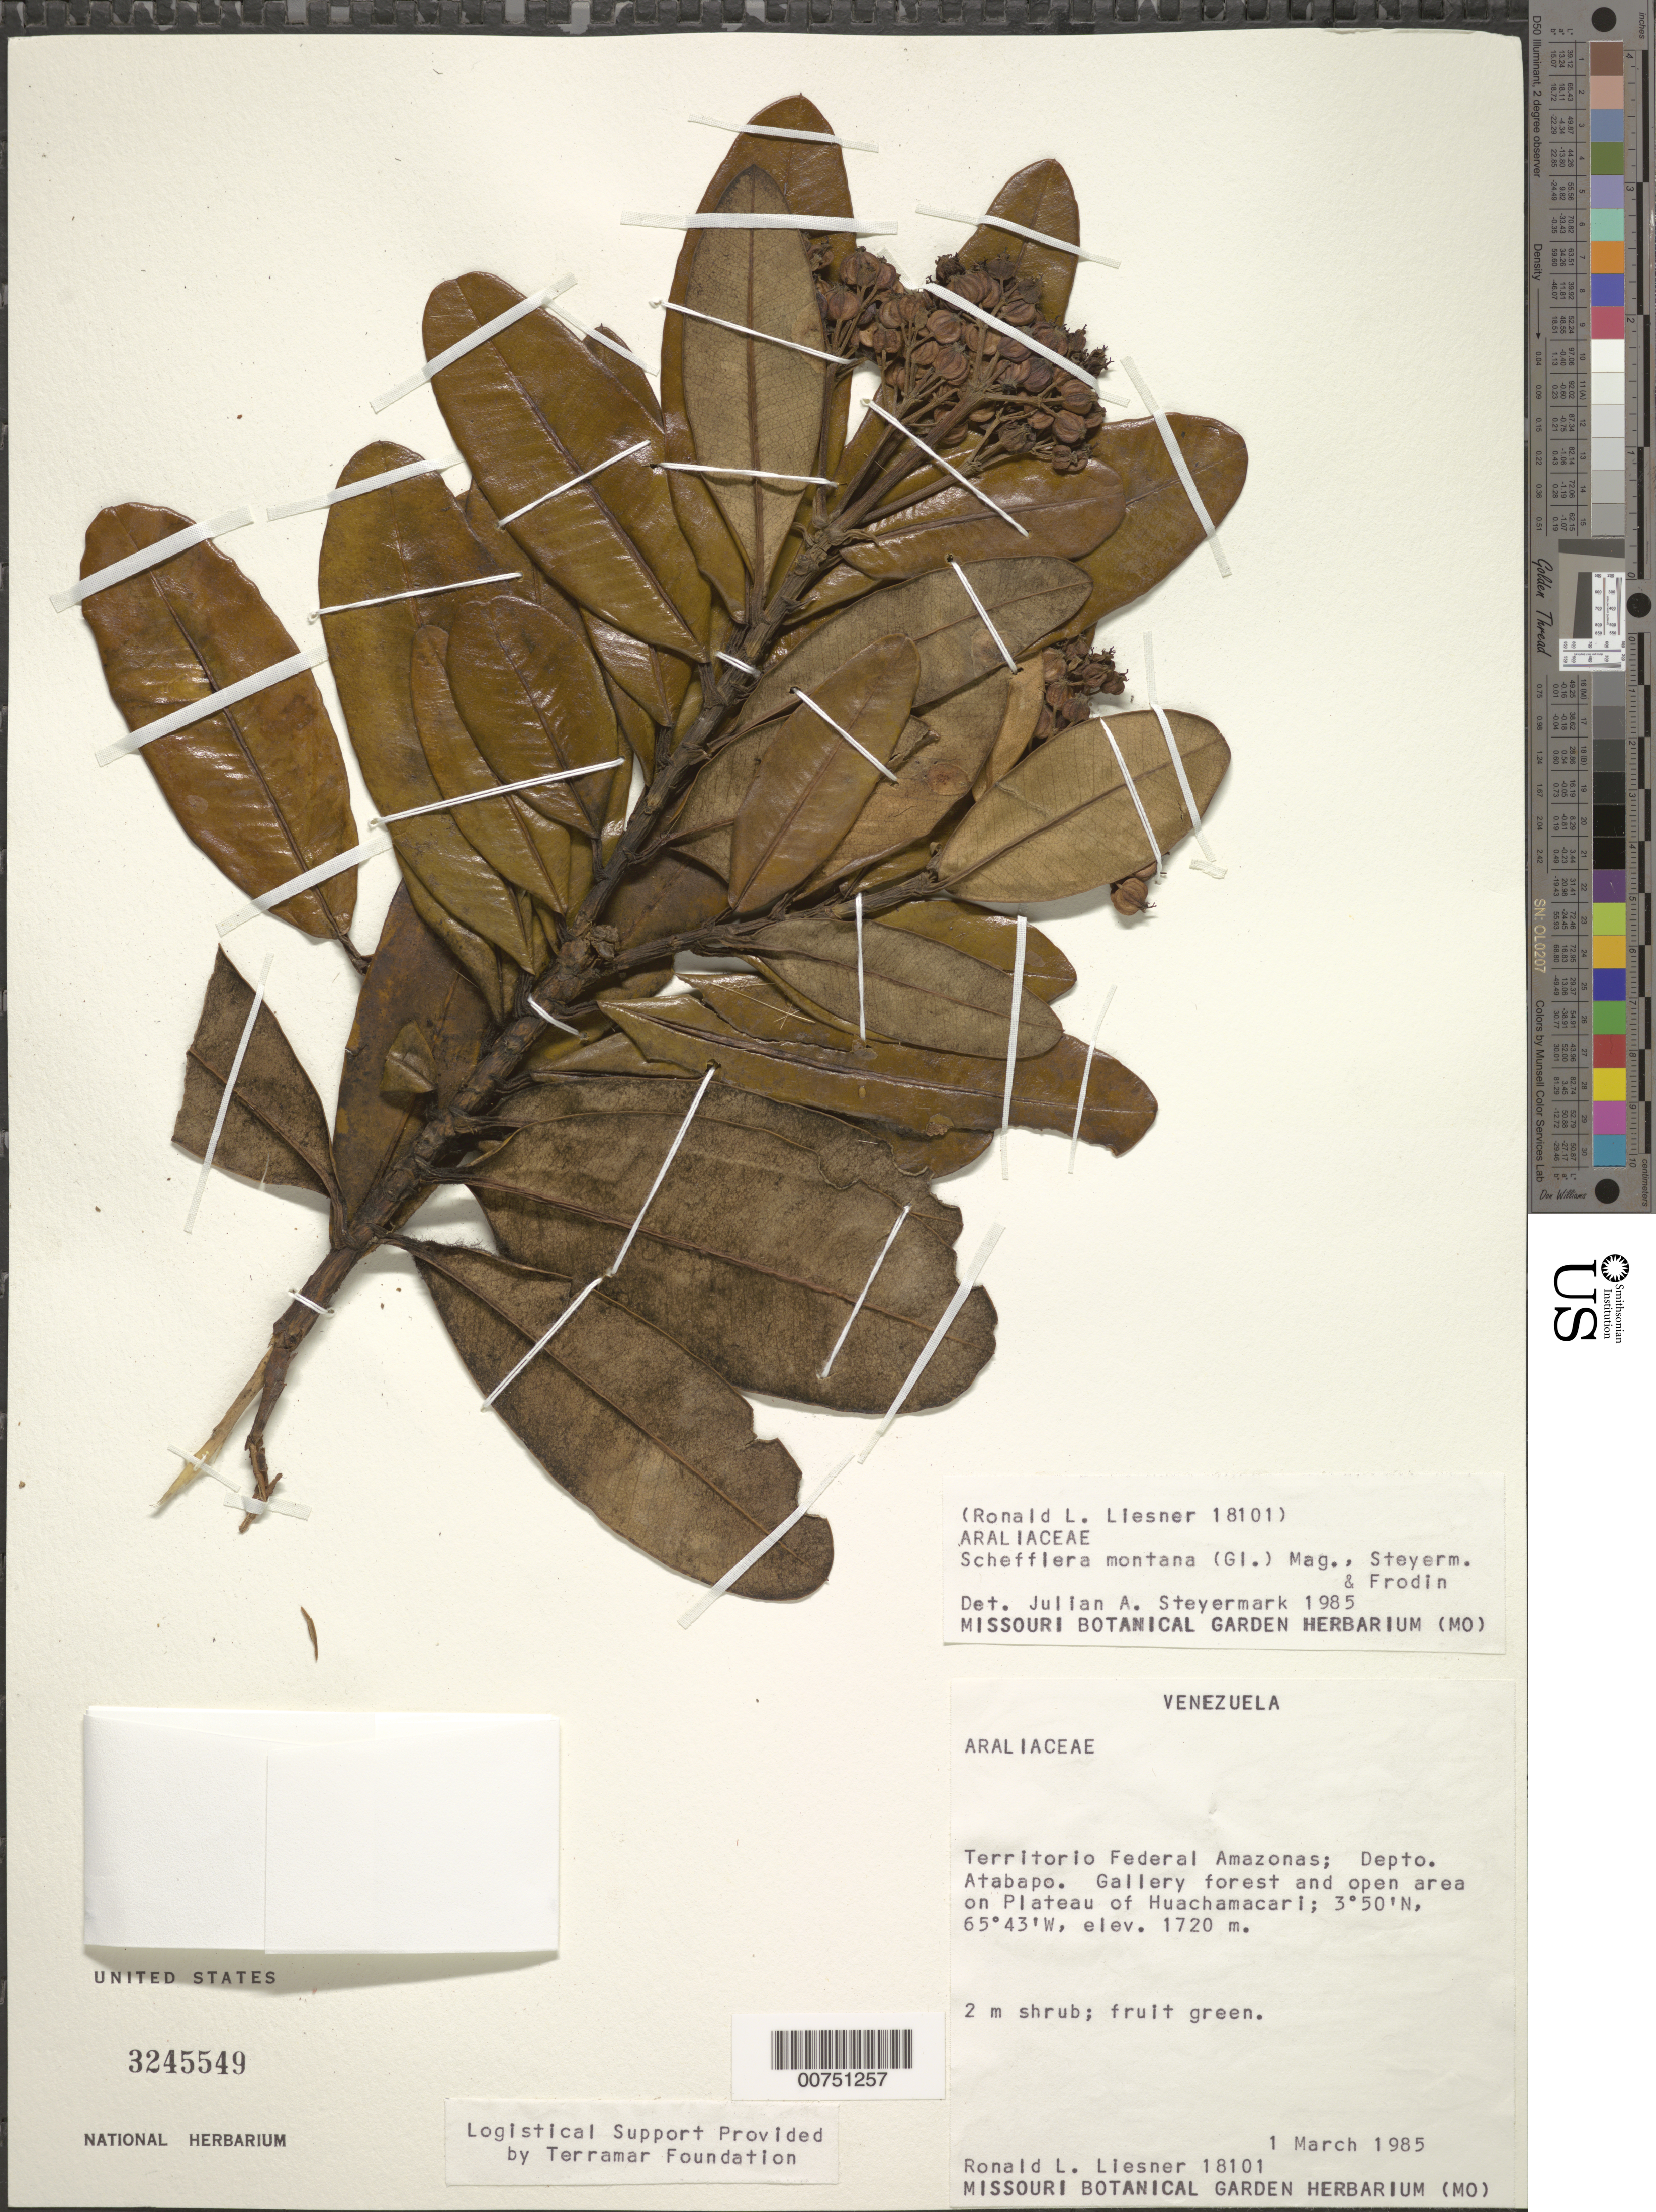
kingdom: Plantae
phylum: Tracheophyta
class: Magnoliopsida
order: Apiales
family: Araliaceae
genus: Schefflera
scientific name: Schefflera montana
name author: (Gleason) Maguire et al.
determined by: Steyermark, Julian A., (VEN)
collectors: R. L. Liesner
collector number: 18101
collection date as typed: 1-Mar-85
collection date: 1985-03-01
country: Venezuela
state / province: Amazonas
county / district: Atabapo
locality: Huachamacari Plateau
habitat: Gallery forest and open area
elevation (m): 1720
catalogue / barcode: US 3245549